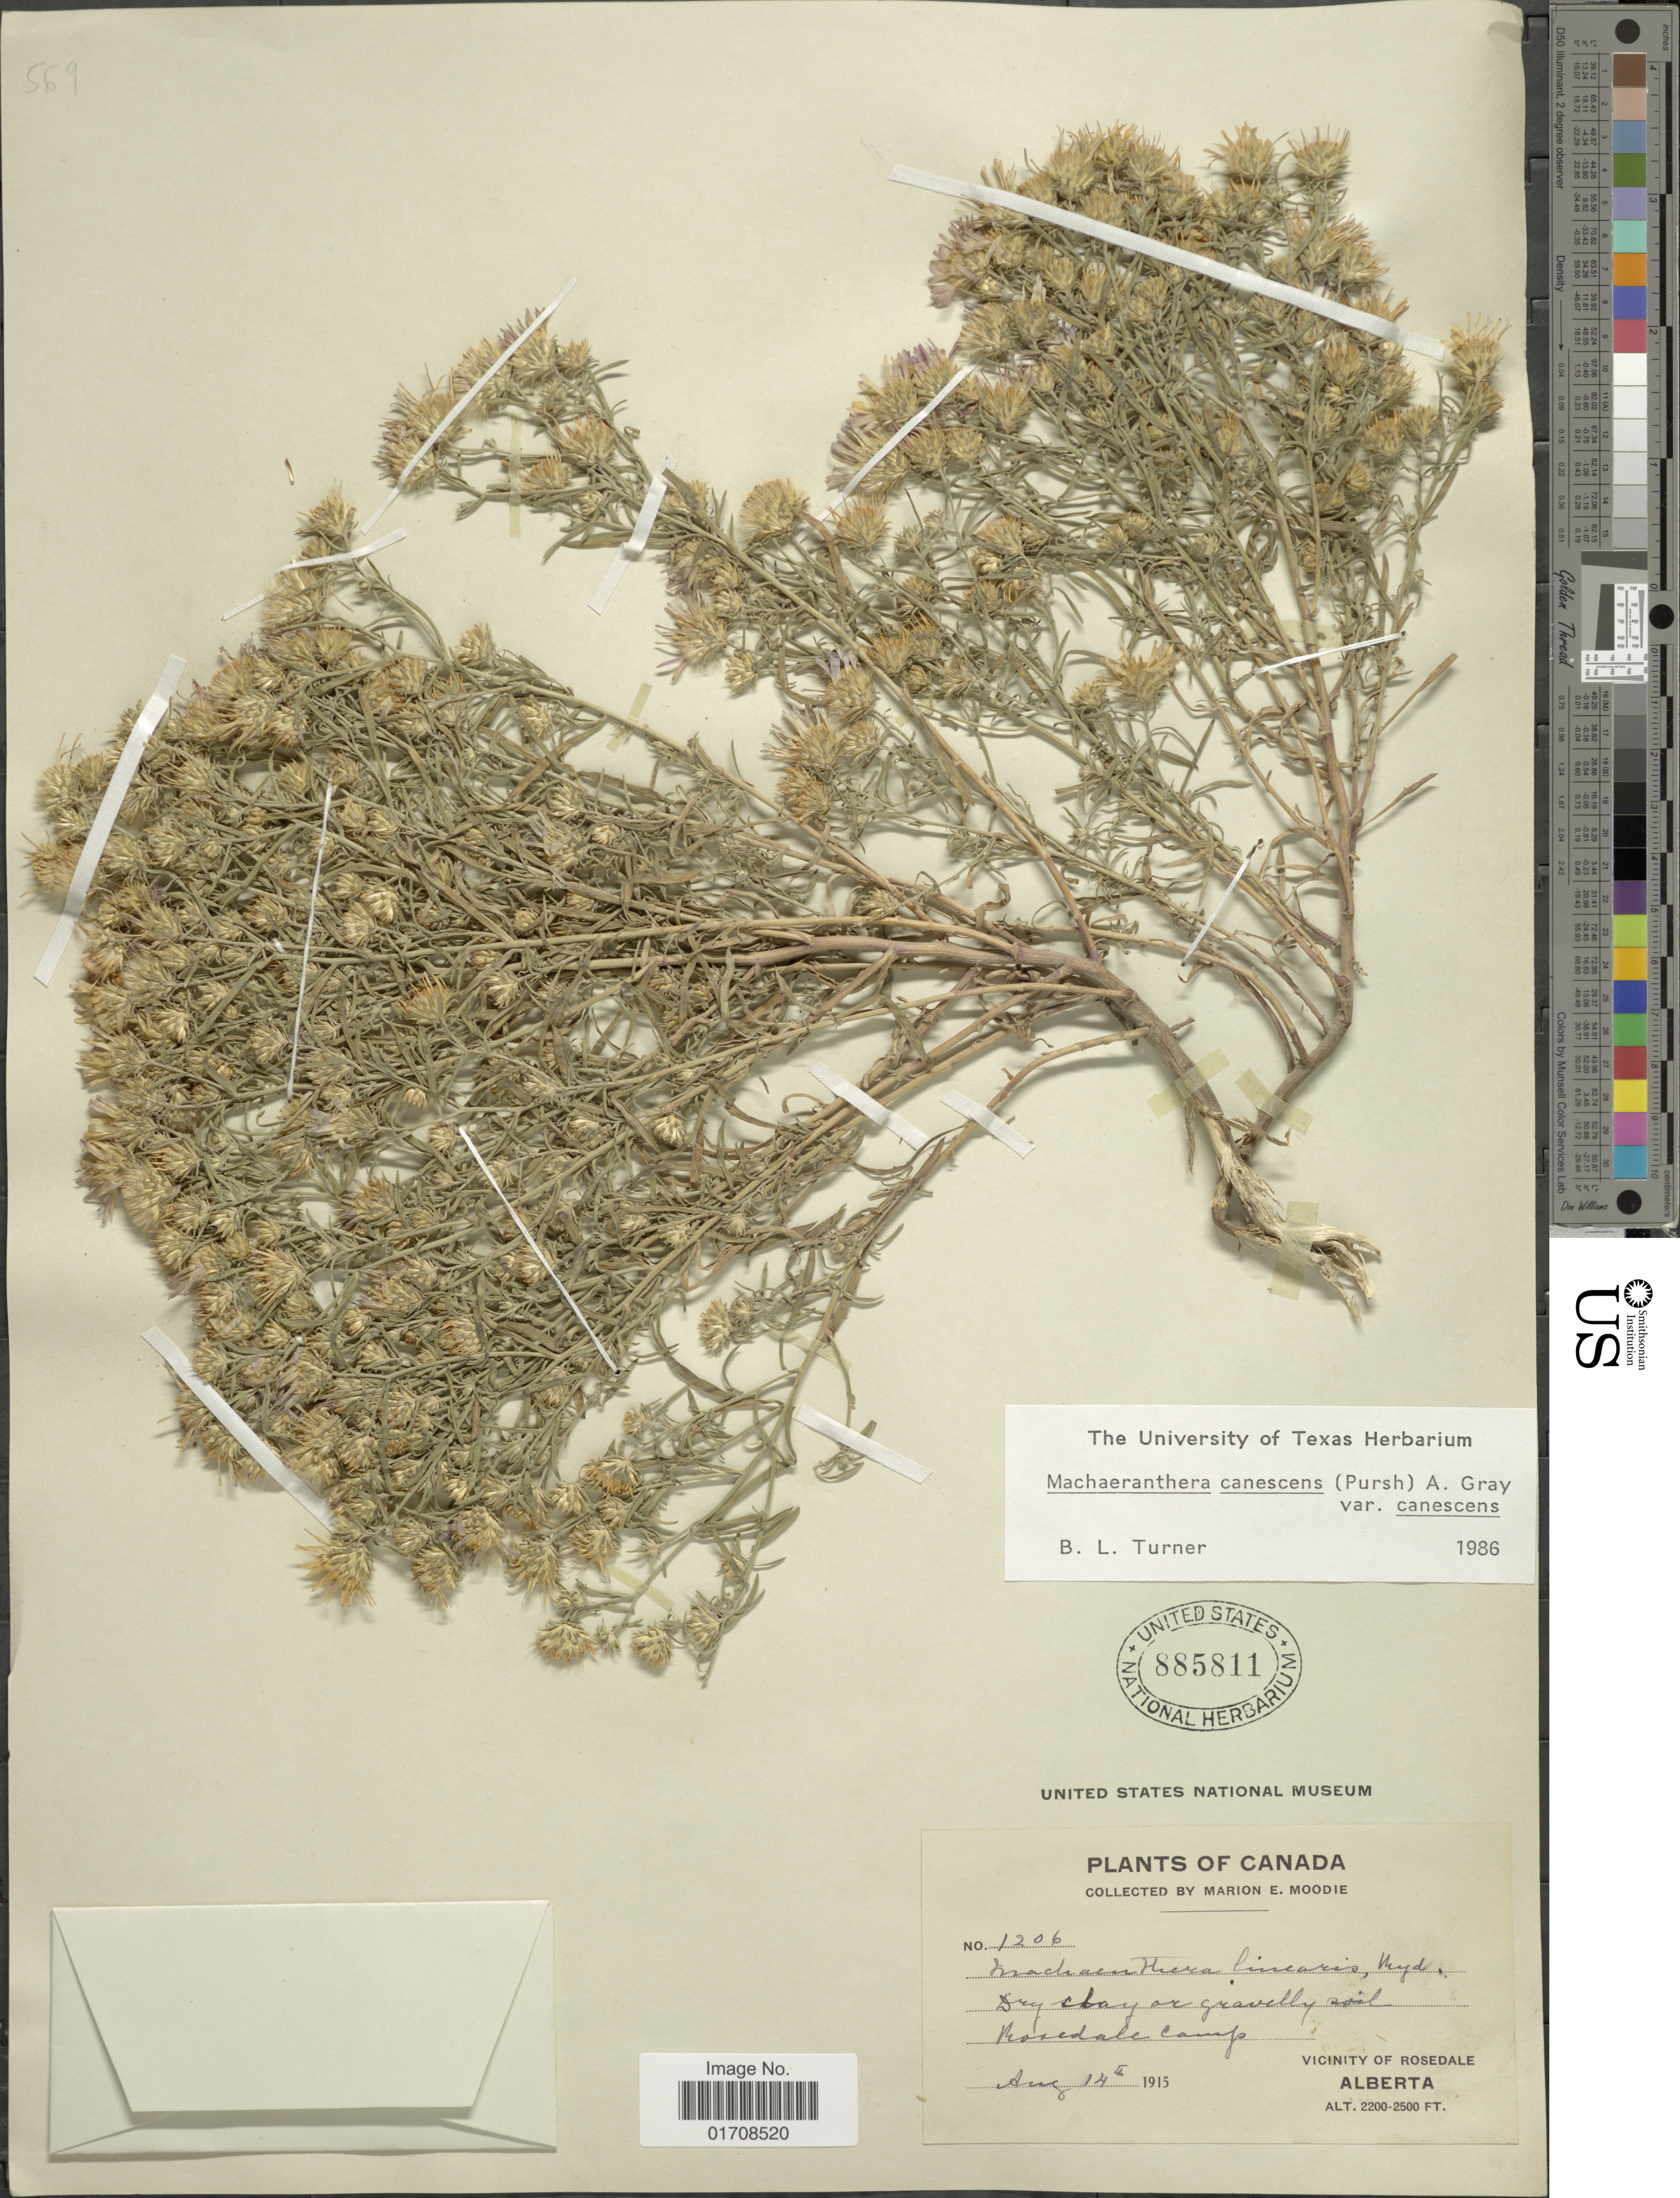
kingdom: Plantae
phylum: Tracheophyta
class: Magnoliopsida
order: Asterales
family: Asteraceae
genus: Machaeranthera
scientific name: Machaeranthera canescens var. canescens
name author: (Pursh) A. Gray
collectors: M. E. Moodie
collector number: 1206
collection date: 1915-08-14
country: Canada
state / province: Alberta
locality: Rosedale Camp, Vicinity of Rosedale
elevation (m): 671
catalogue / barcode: US 885811